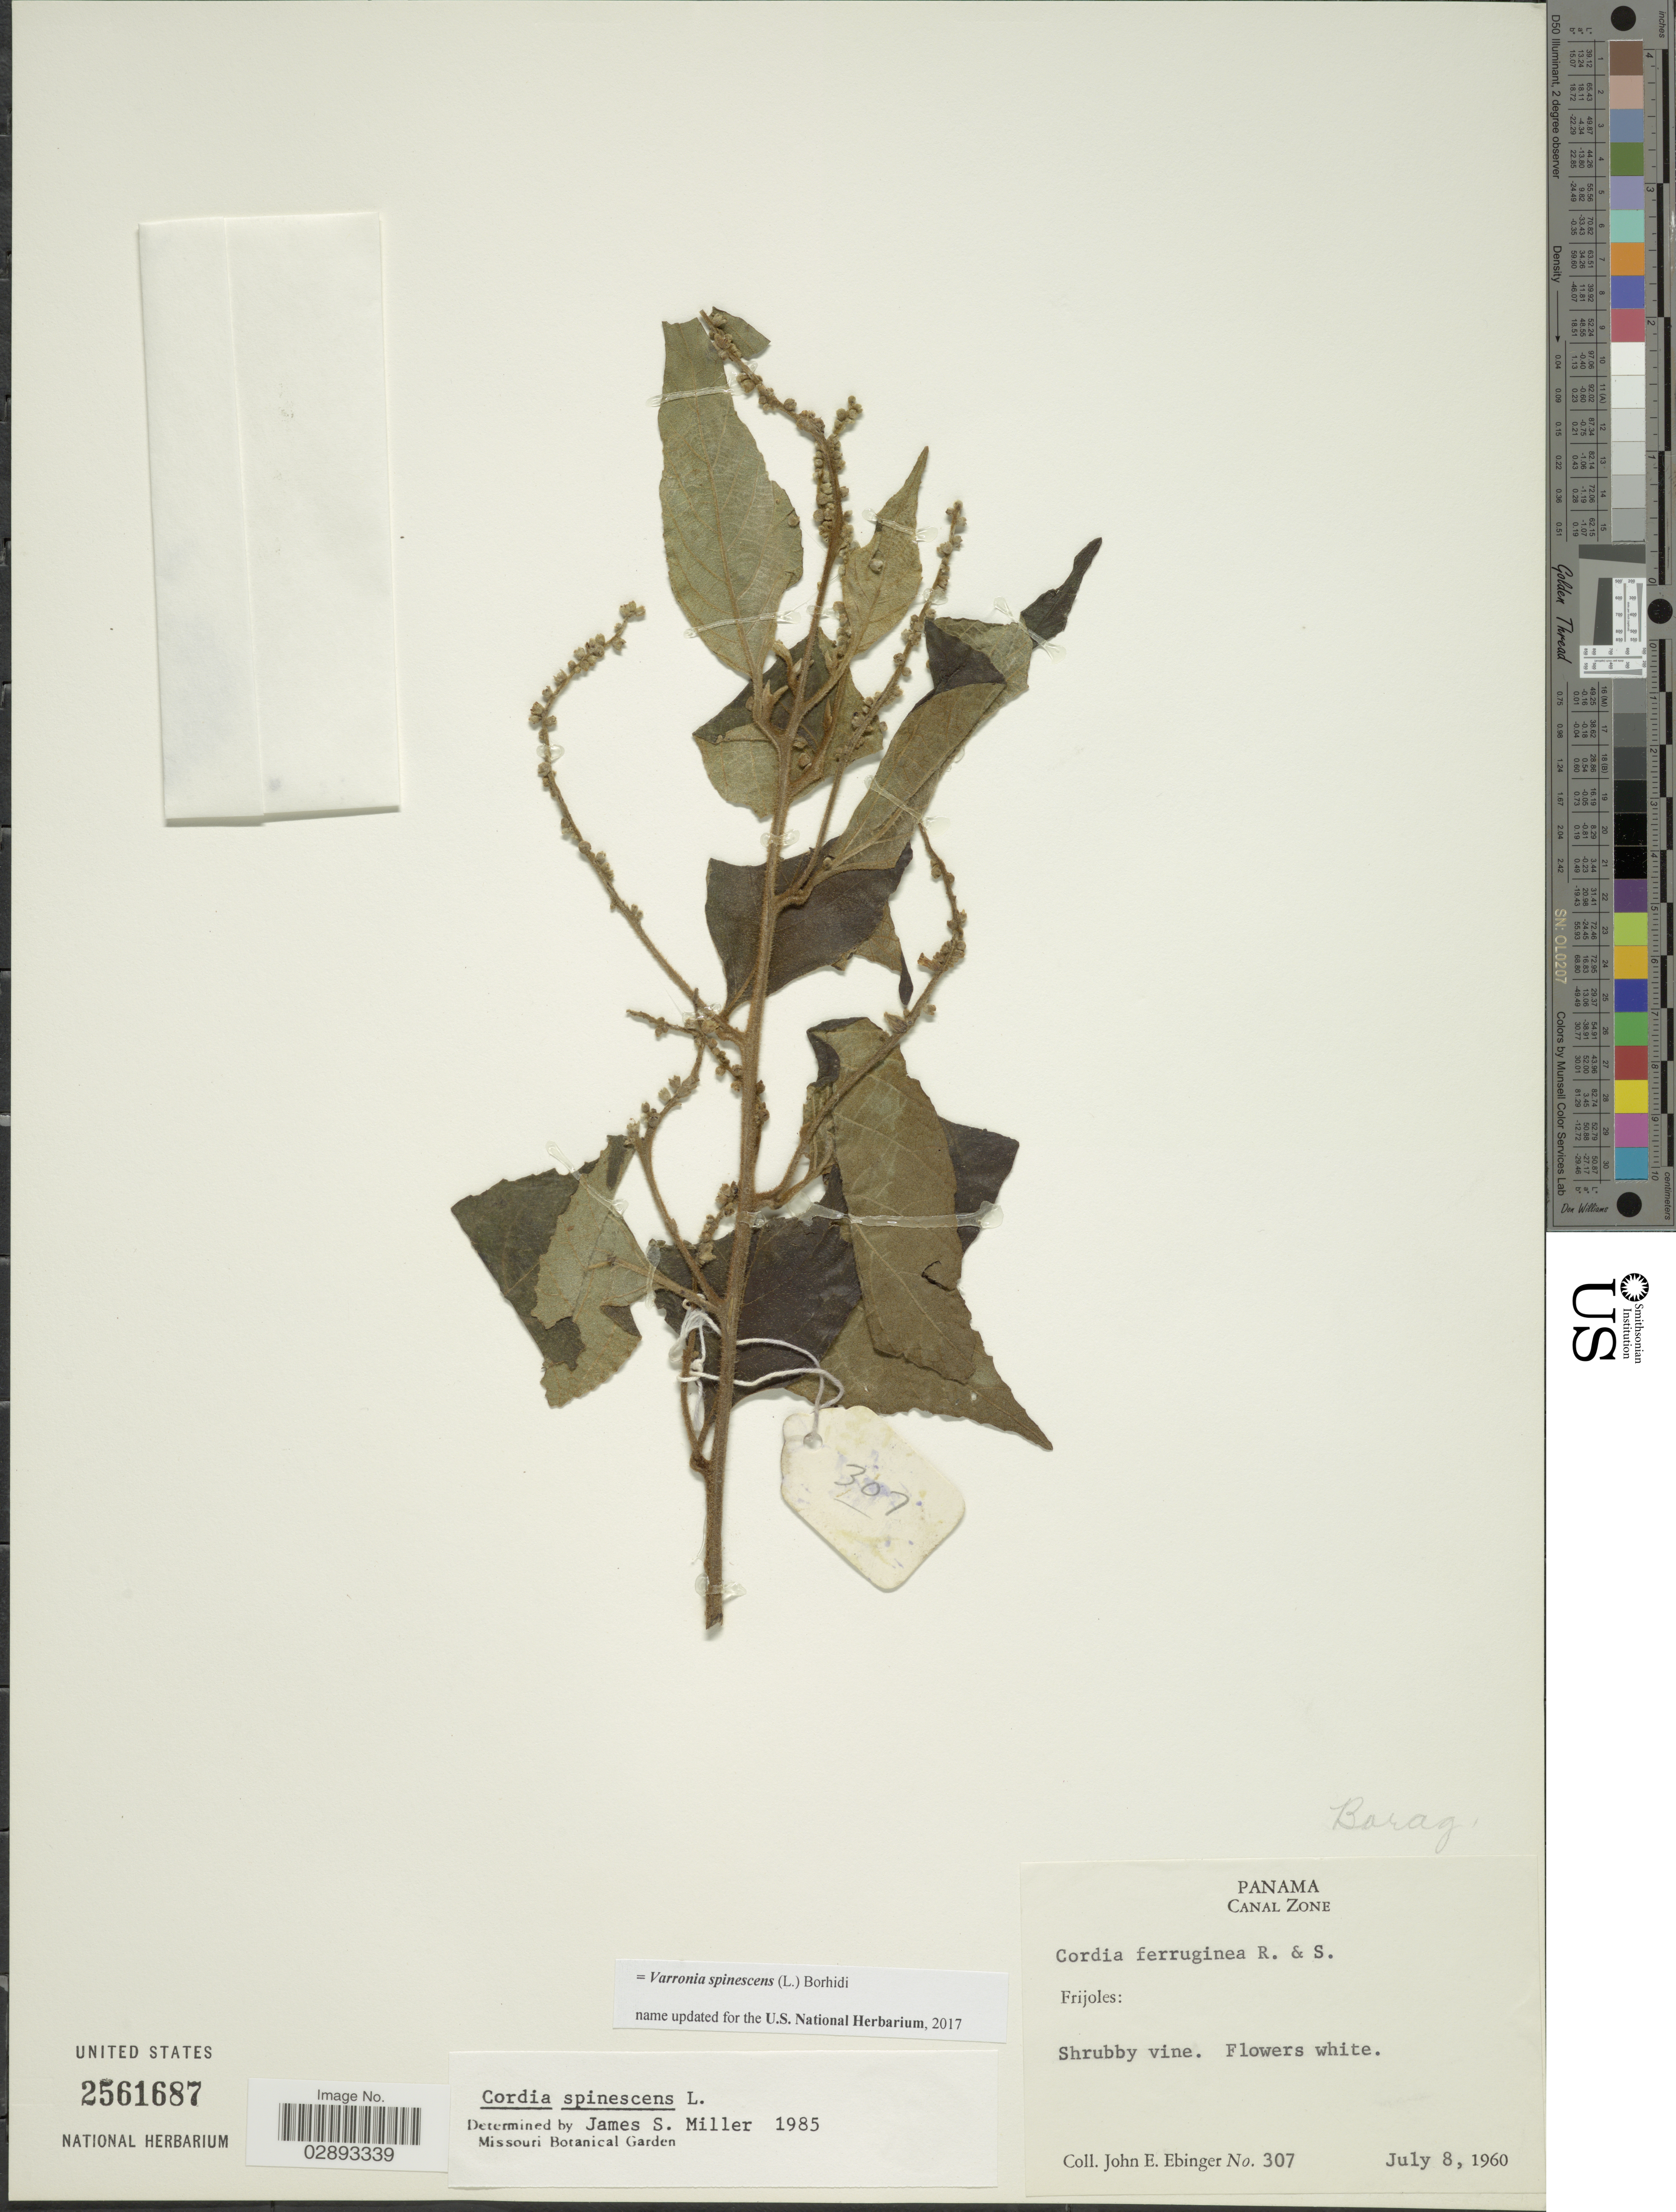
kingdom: Plantae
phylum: Tracheophyta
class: Magnoliopsida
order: Boraginales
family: Cordiaceae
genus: Varronia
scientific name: Varronia spinescens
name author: (L.) Borhidi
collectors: J. Ebinger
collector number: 307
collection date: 1960-07-08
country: Panama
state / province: Colón / Panamá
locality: Canal Zone, Frijoles.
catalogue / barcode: US 2561687